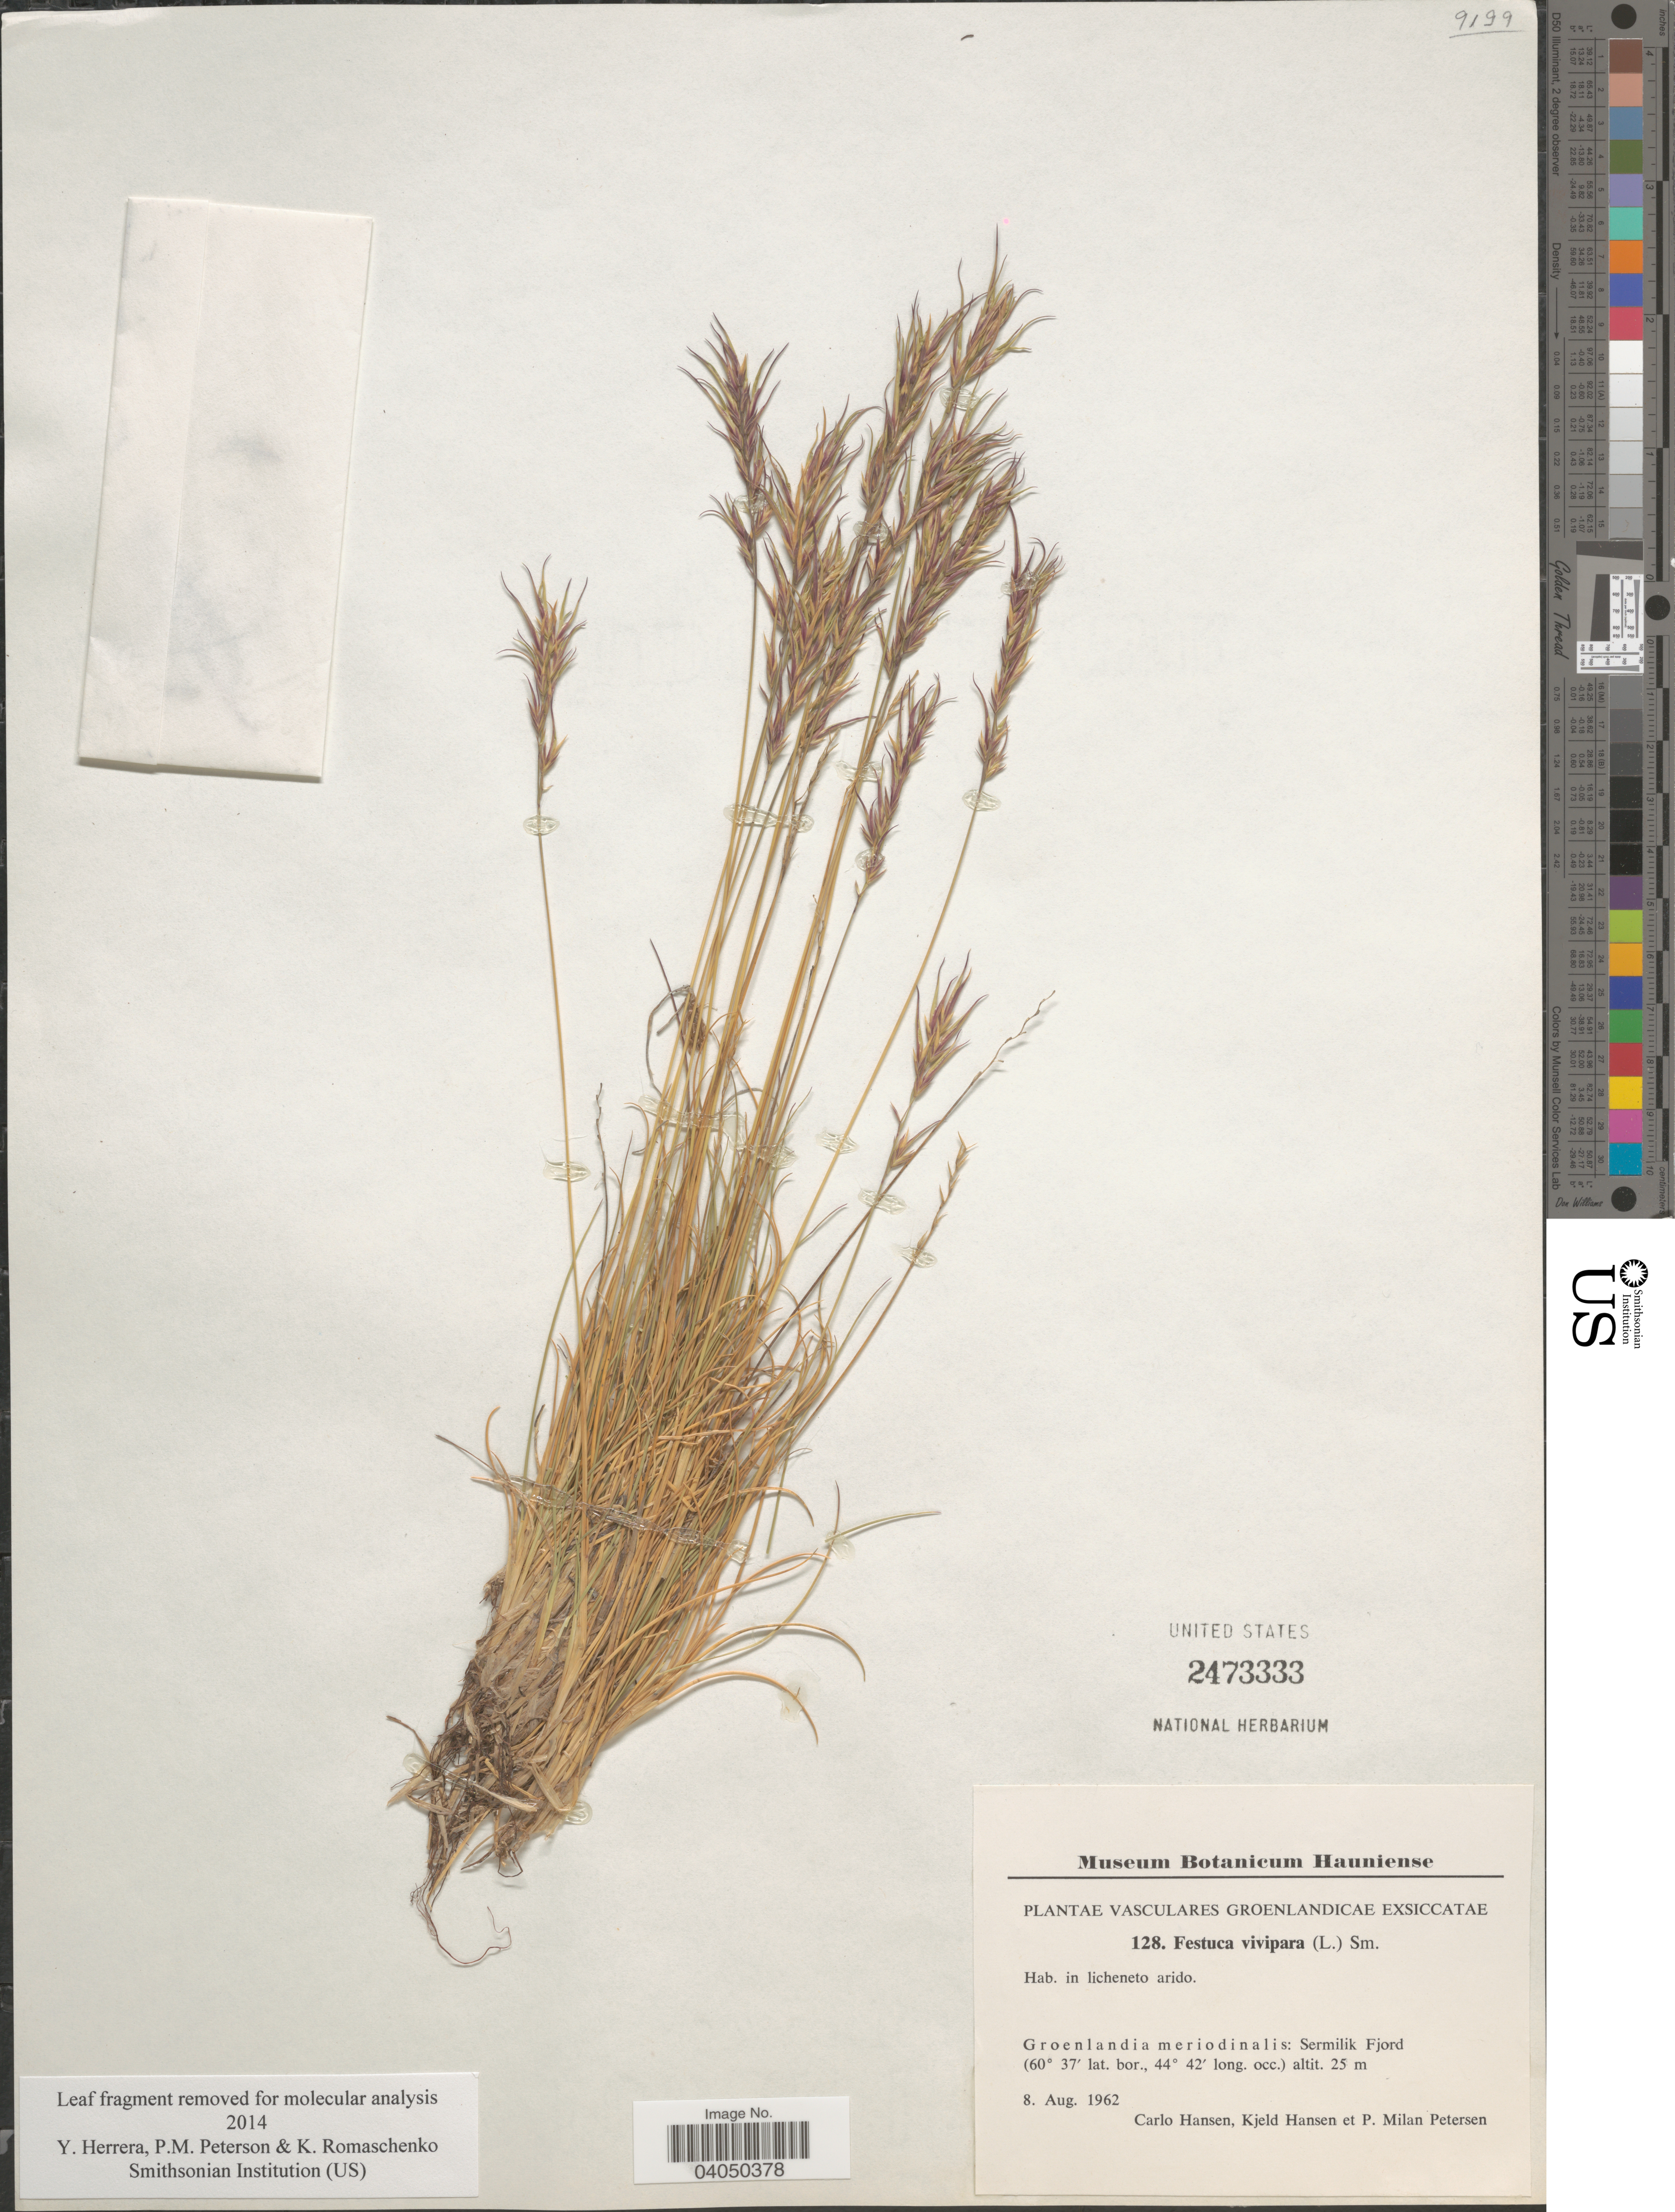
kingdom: Plantae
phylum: Tracheophyta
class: Liliopsida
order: Poales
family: Poaceae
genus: Festuca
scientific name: Festuca vivipara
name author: (L.) Sm.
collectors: C. Hansen, K. Hansen & P. Petersen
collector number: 128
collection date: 1962-08-08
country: Greenland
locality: Groenlandia meridionalis: Sermilik Fjord.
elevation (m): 25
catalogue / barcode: US 2473333